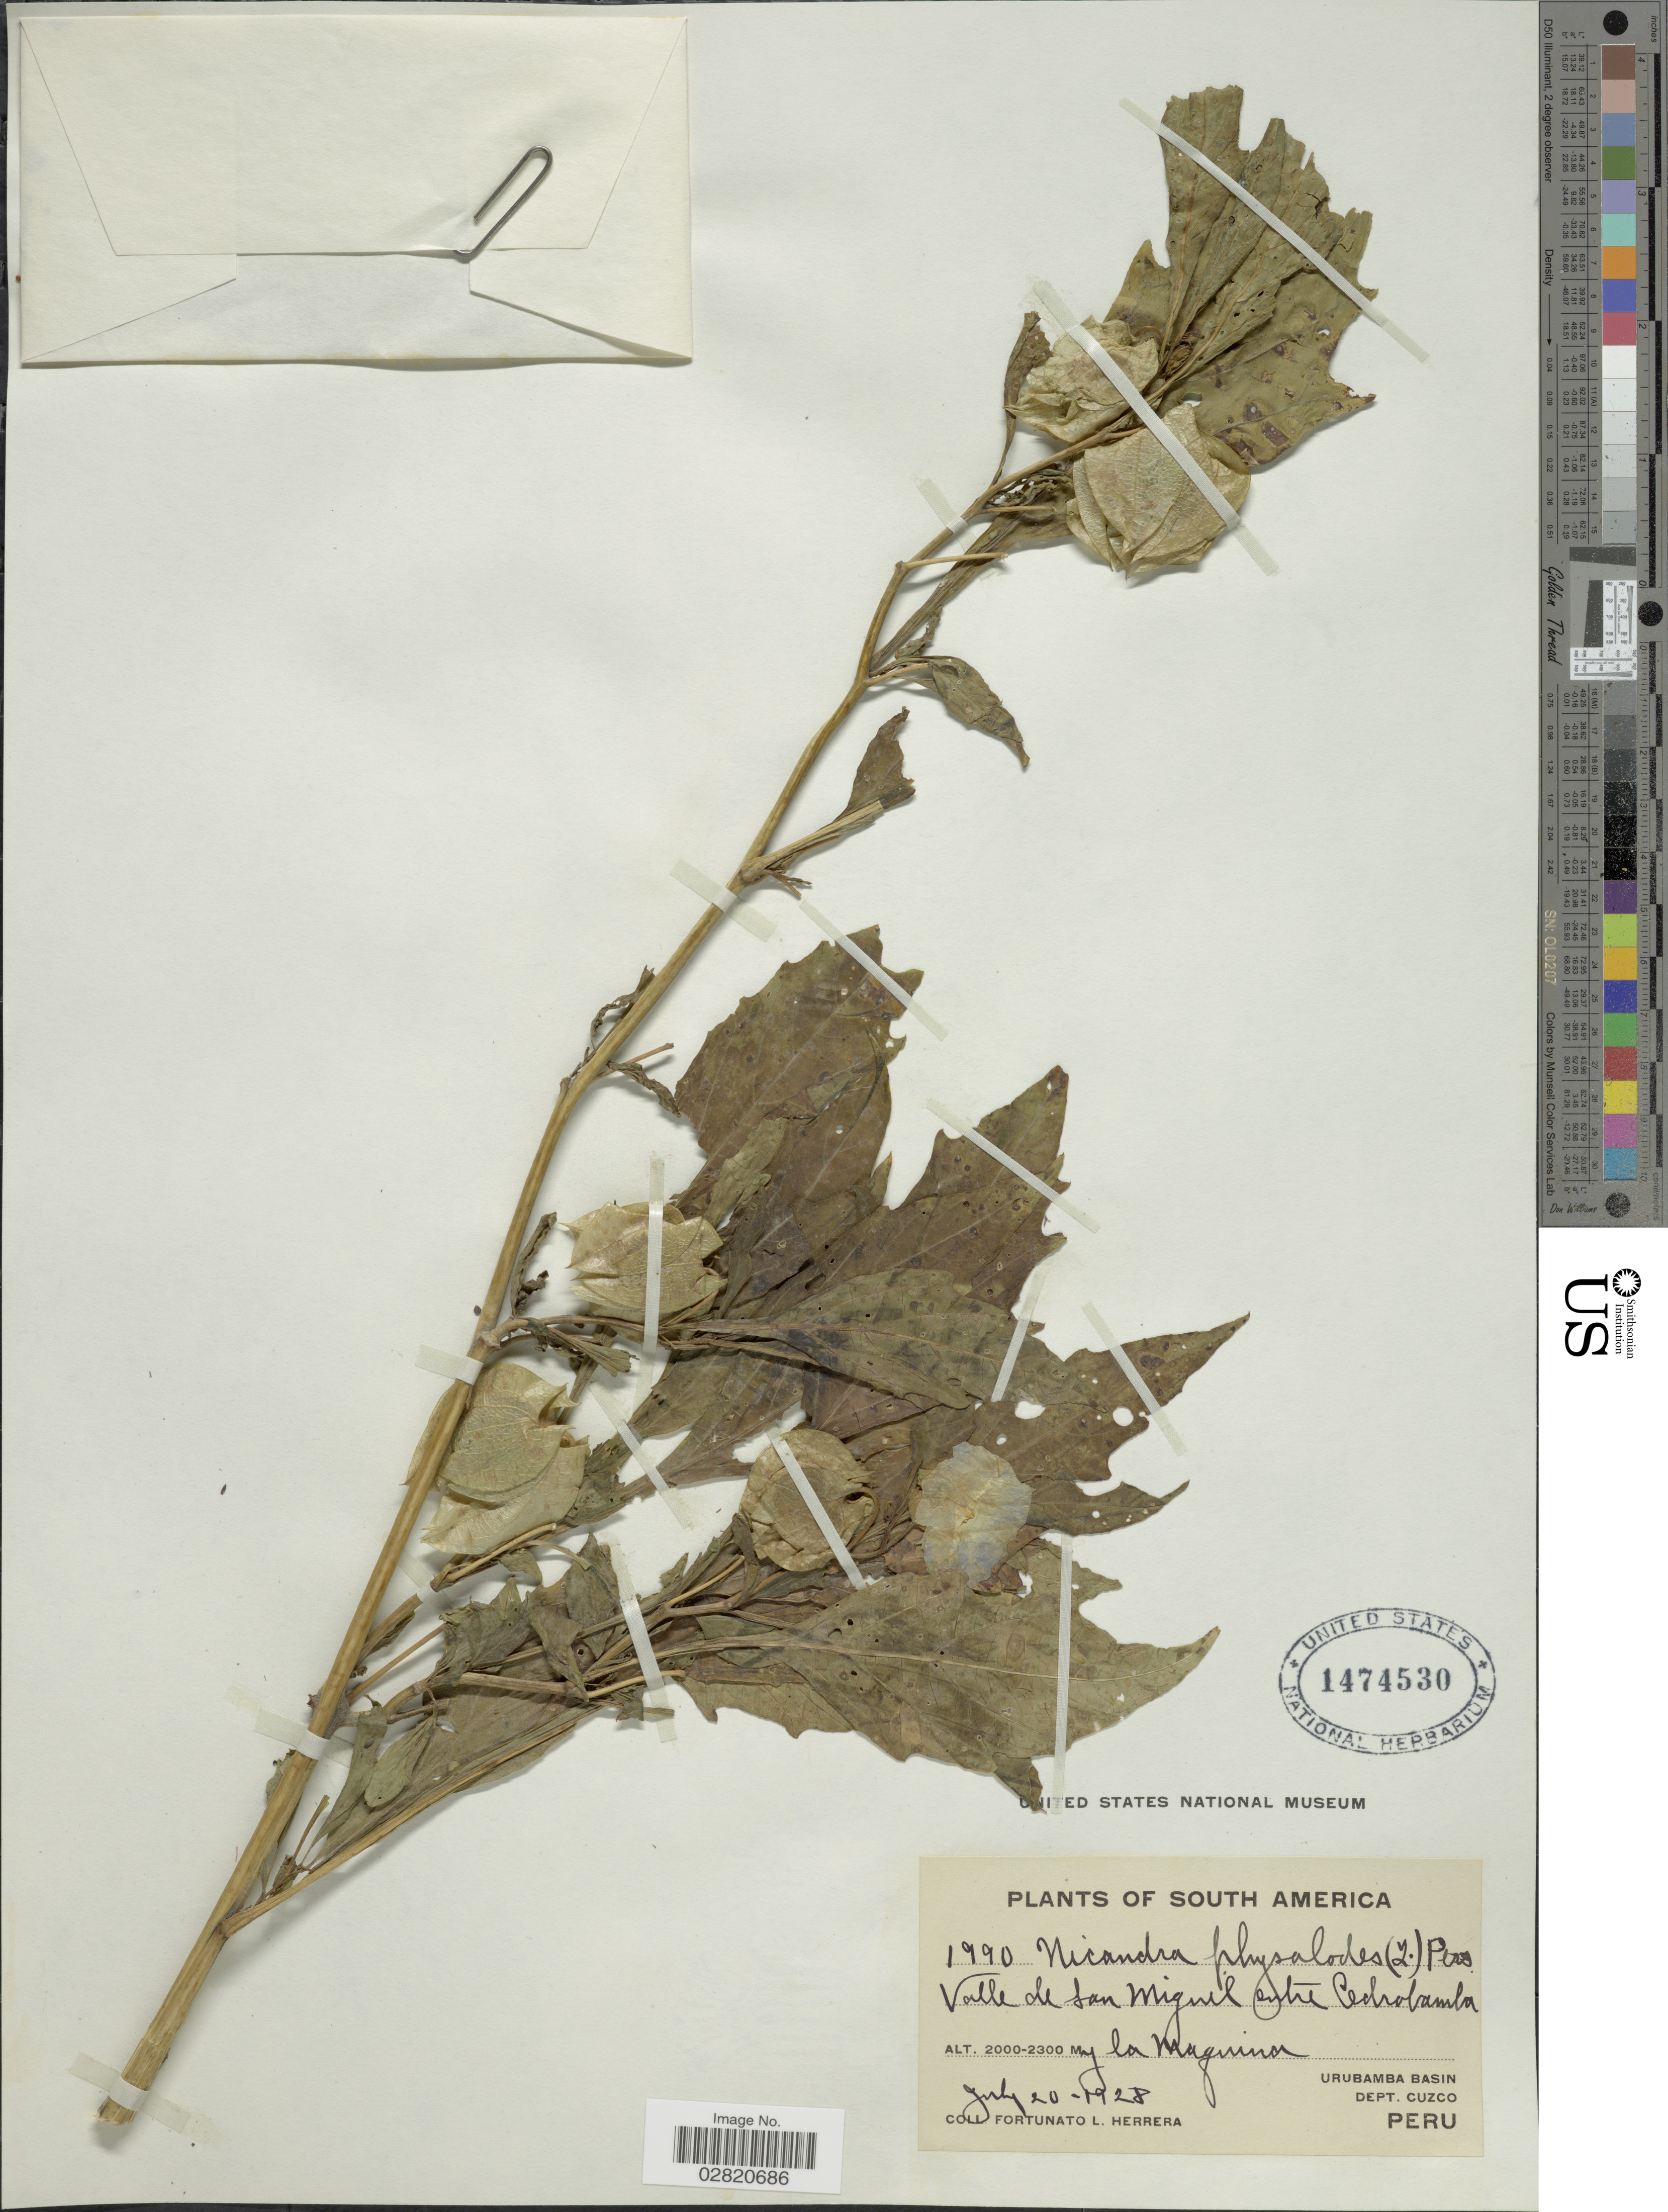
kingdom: Plantae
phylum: Tracheophyta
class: Magnoliopsida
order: Solanales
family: Solanaceae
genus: Nicandra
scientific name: Nicandra physalodes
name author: (L.) Gaertn.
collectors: F. L. Herrera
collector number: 1990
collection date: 1928-07-20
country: Peru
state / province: Cusco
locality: Valle de San Miguel entre Cedrobamba y la Magnina. Urubamba Basin. Dept. Cuzco.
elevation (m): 2000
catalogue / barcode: US 1474530